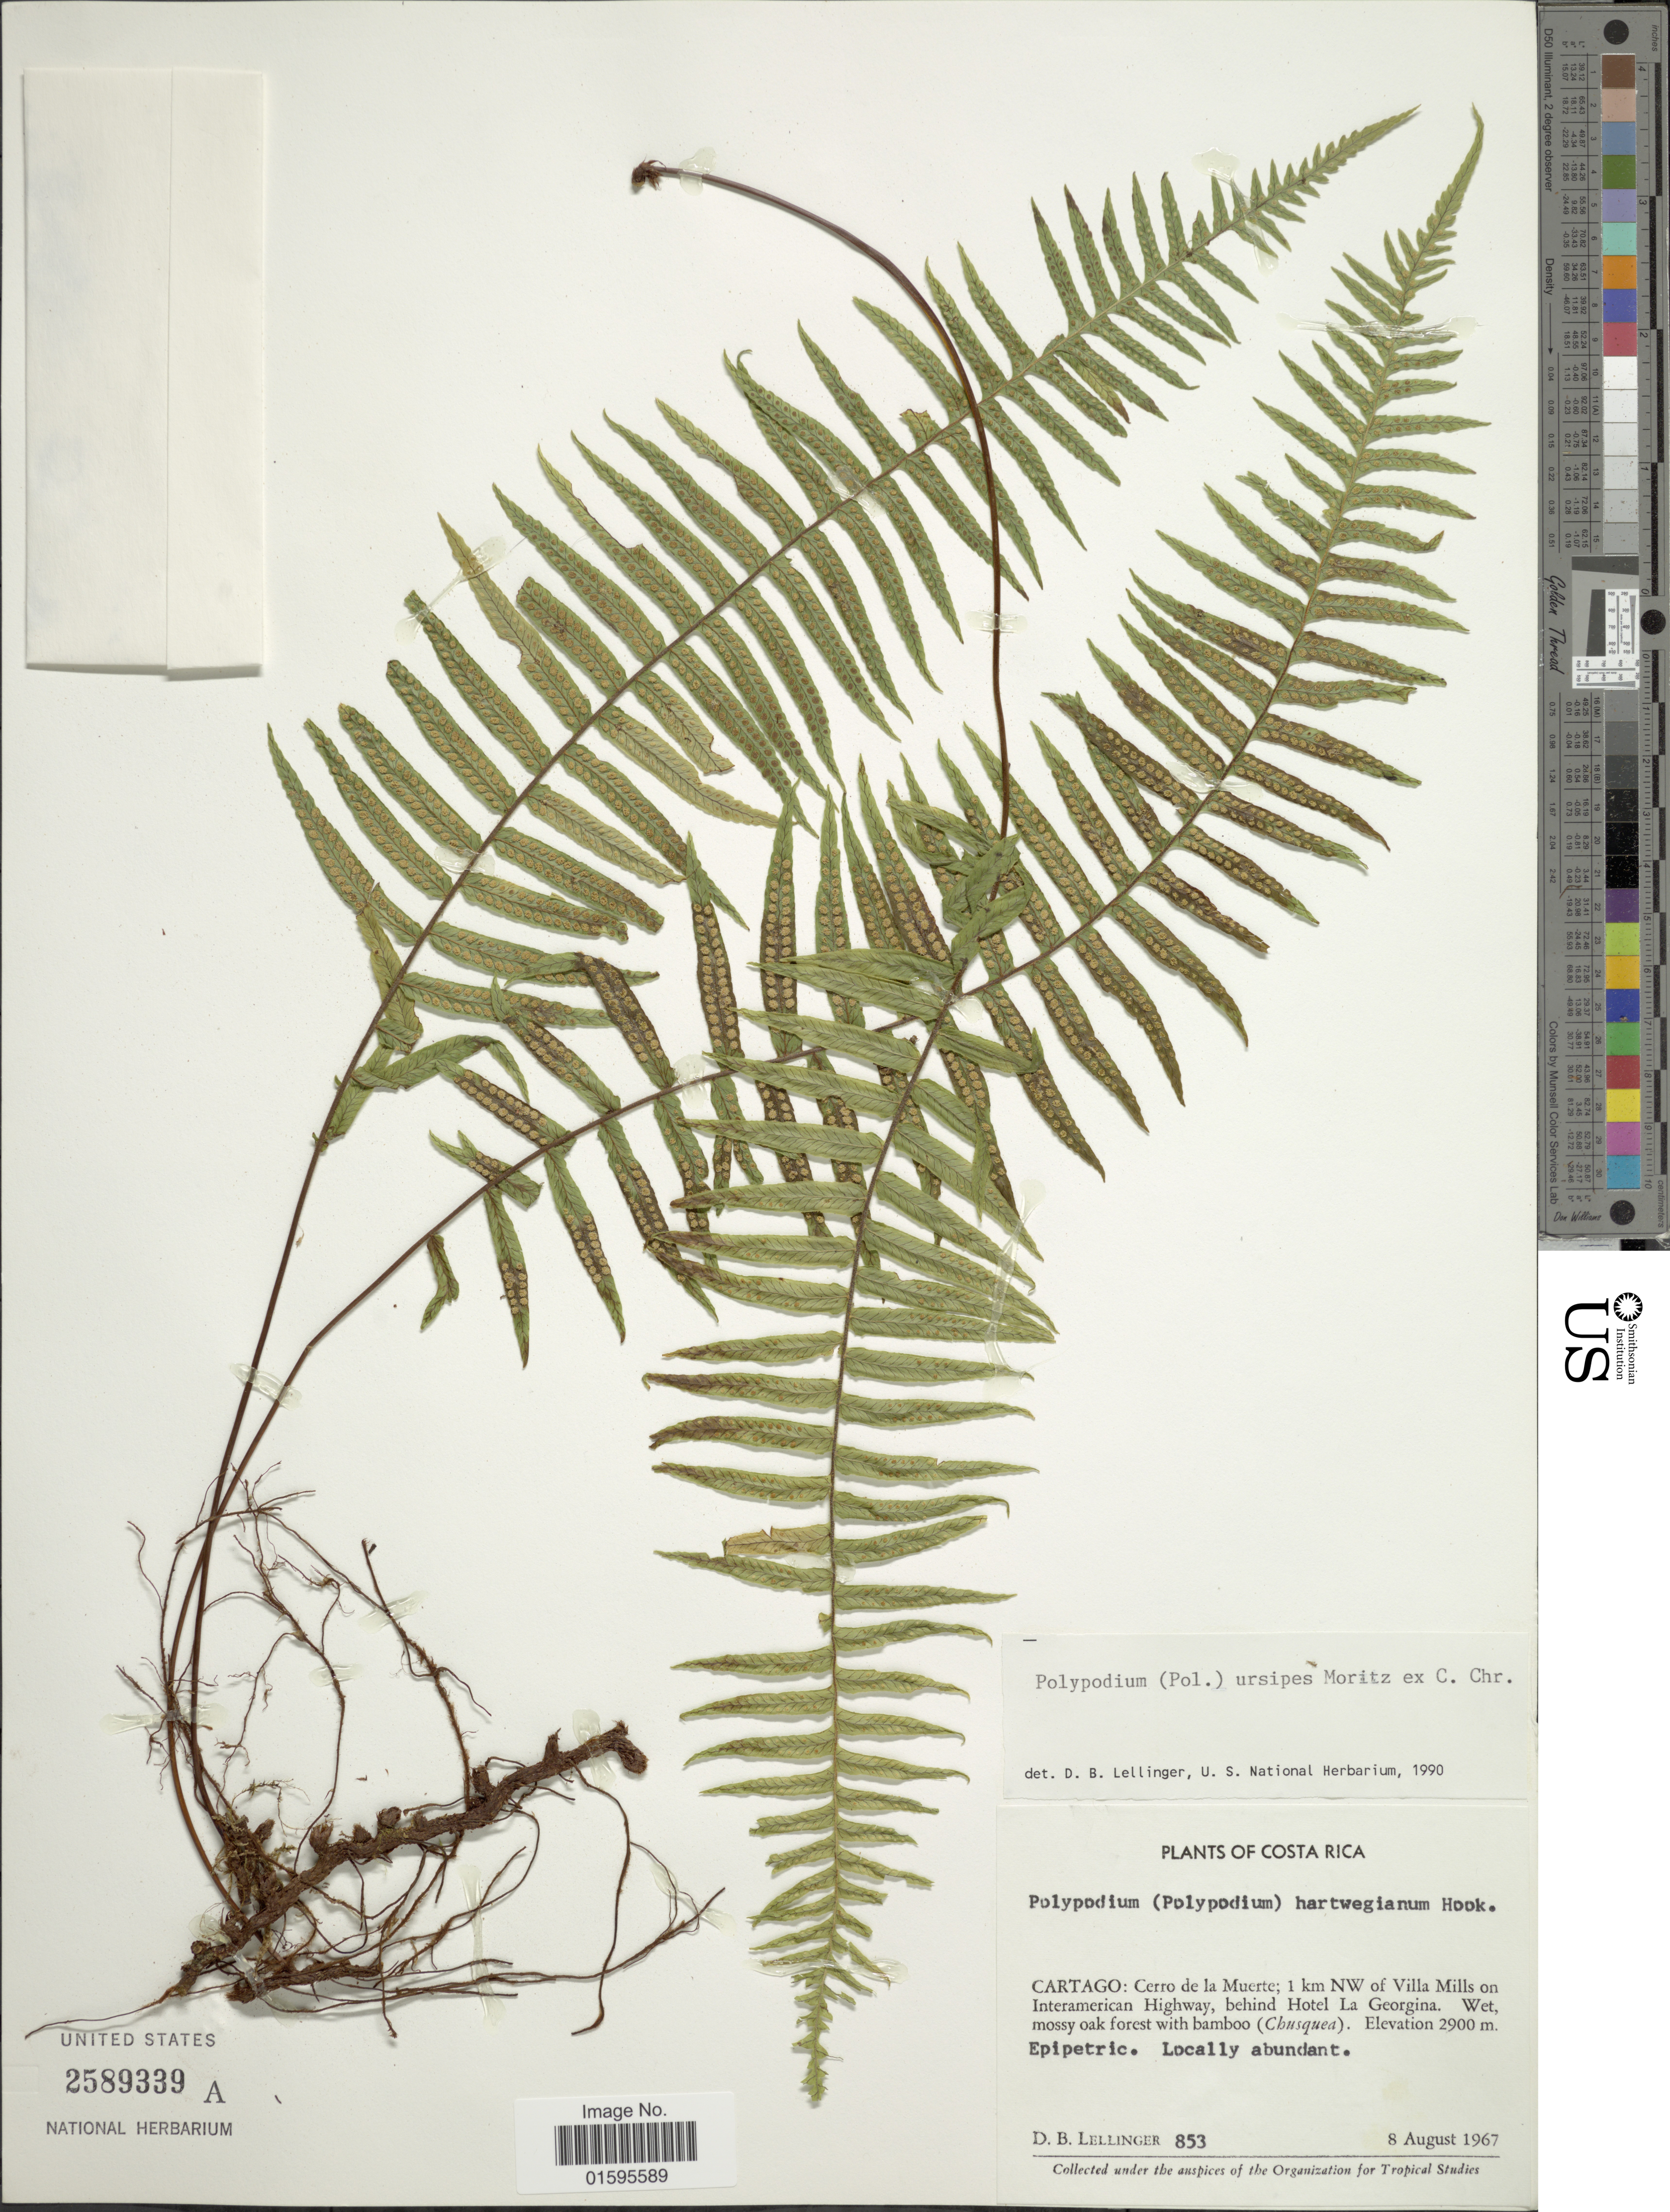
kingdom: Plantae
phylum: Tracheophyta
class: Polypodiopsida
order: Polypodiales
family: Polypodiaceae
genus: Polypodium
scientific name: Polypodium ursipes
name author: Moritz ex C. Chr.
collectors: D. B. Lellinger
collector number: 853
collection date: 1967-08-08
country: Costa Rica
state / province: Cartago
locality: Cartago: Cerro de la Muerte; 1 km NW of Villa Mills on Interamerican Highway, behind Hotel La Georgina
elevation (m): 2900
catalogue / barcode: US 2589339A